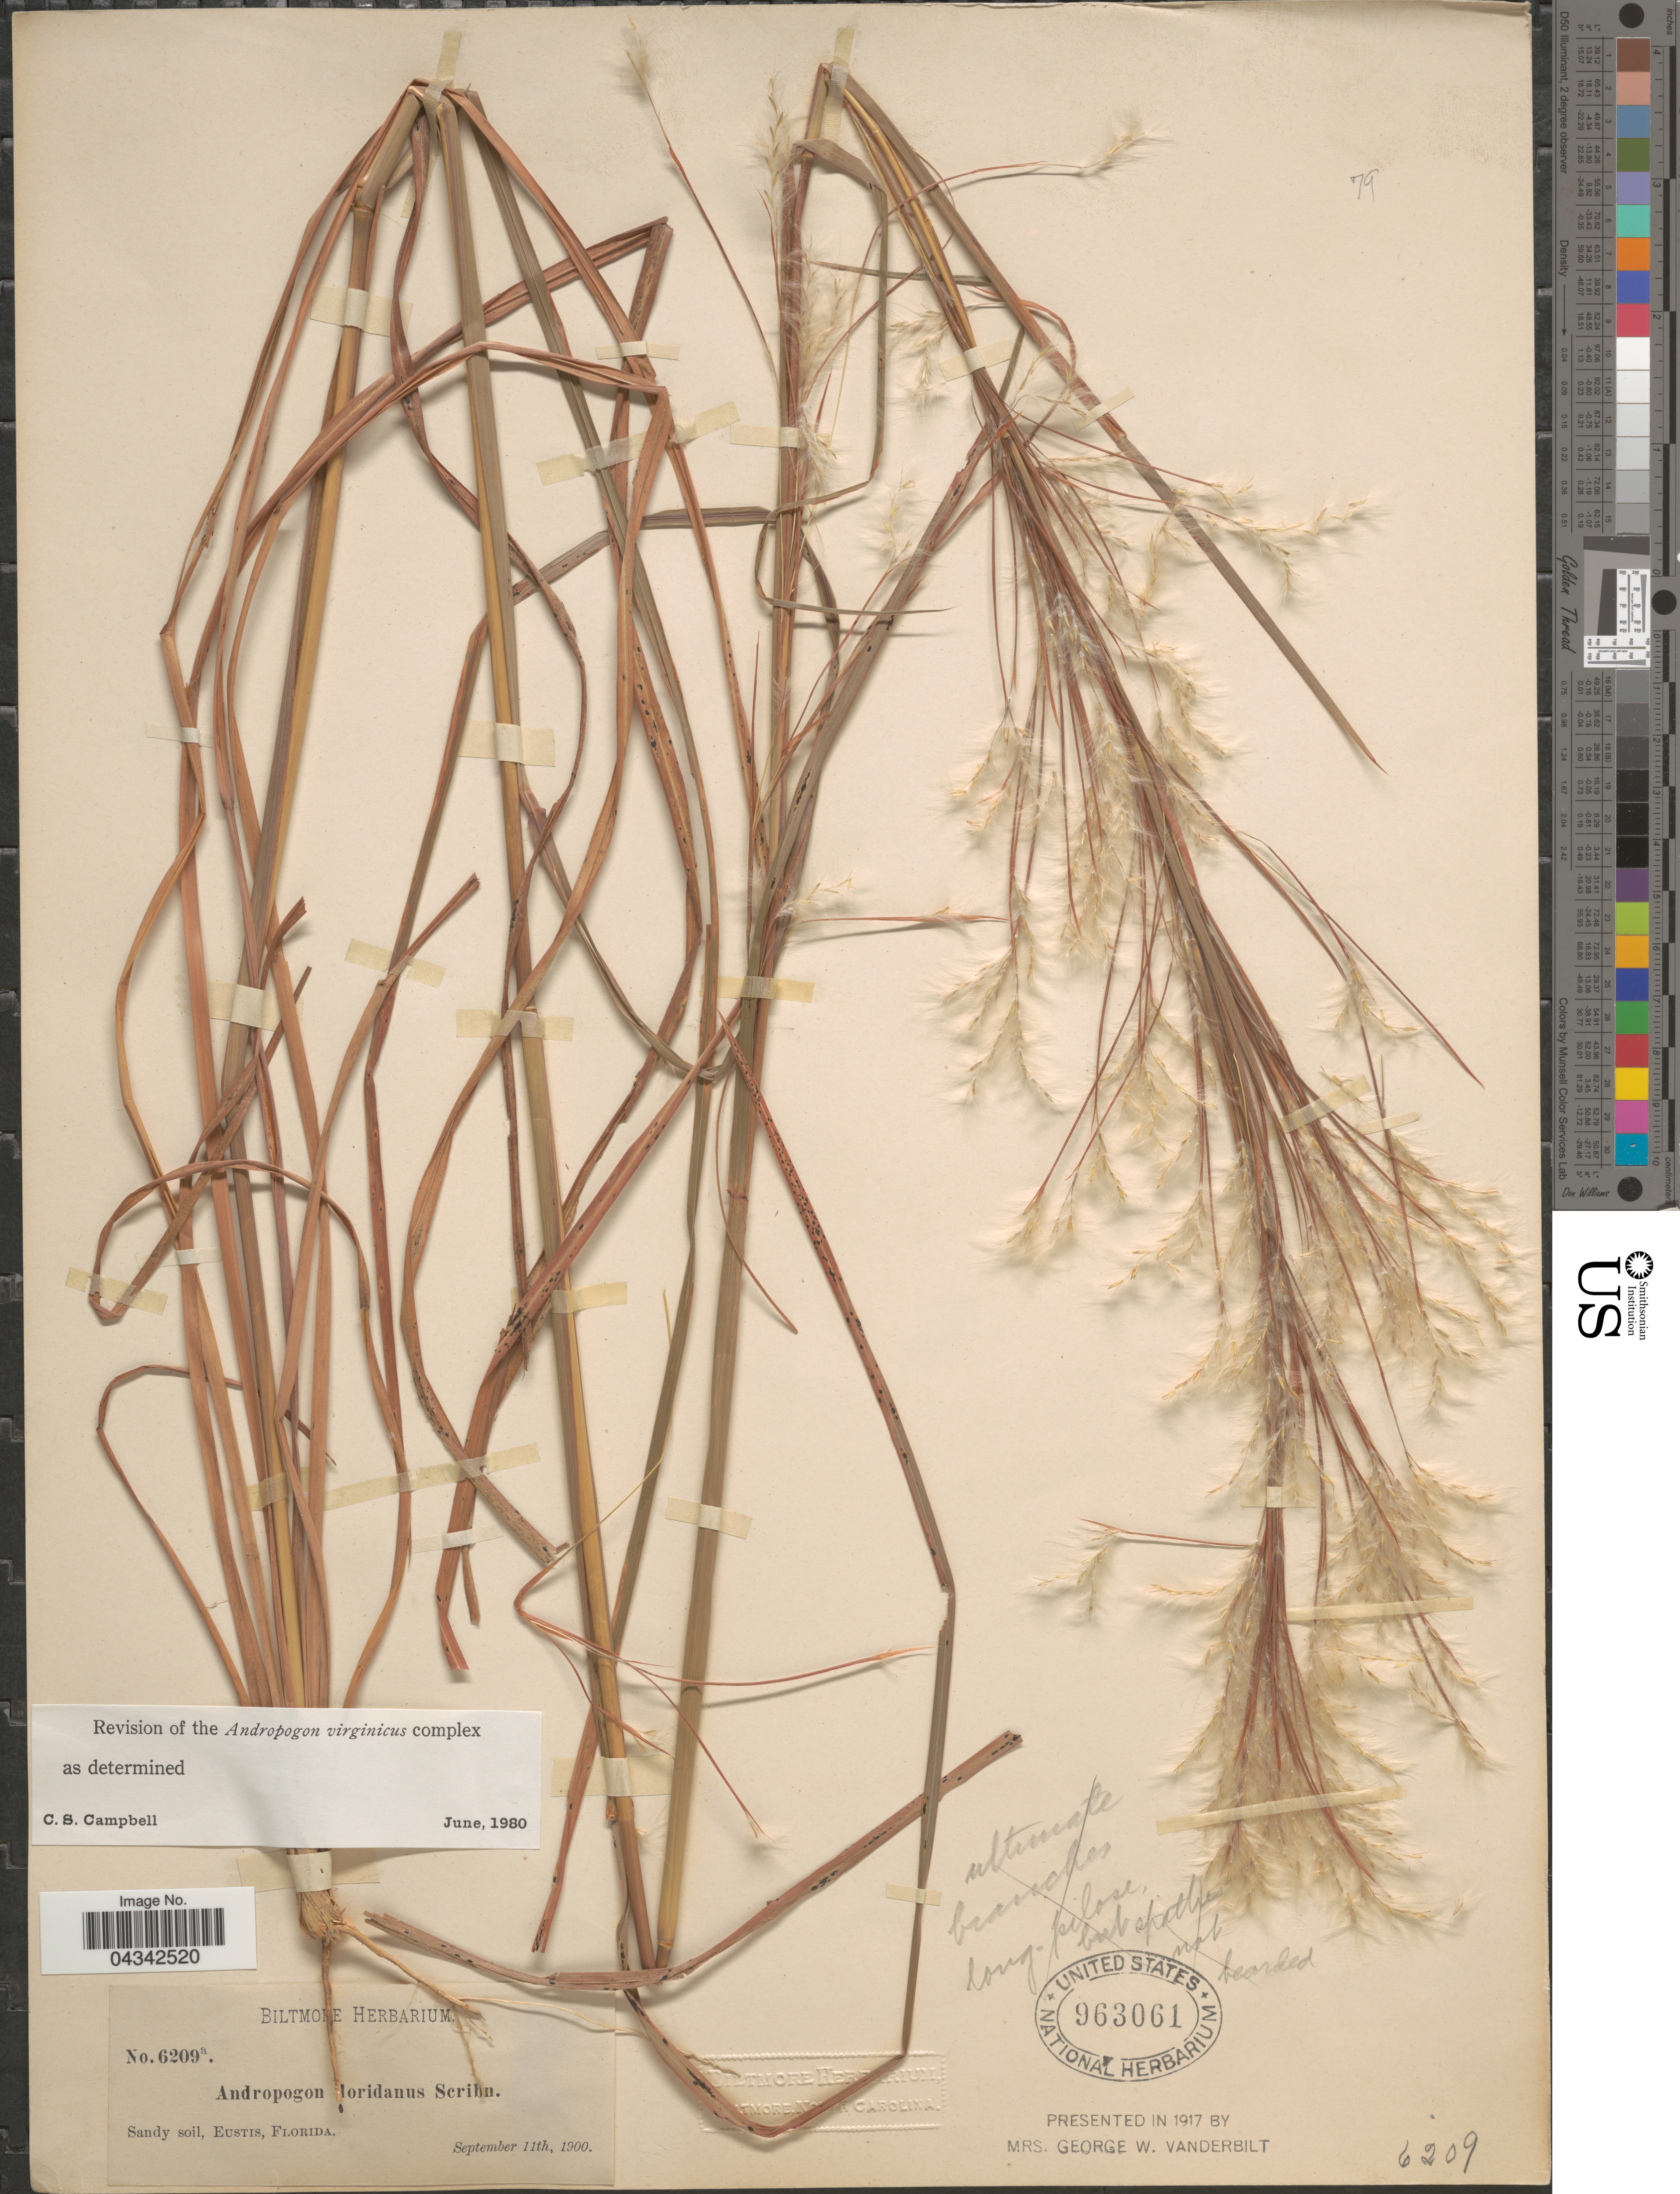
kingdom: Plantae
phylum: Tracheophyta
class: Liliopsida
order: Poales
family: Poaceae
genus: Andropogon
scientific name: Andropogon floridanus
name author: Scribn.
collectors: ex herb. Biltmore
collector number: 6209a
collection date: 1900-09-11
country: United States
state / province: Florida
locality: Sandy soil, Eustis.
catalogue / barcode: US 963061